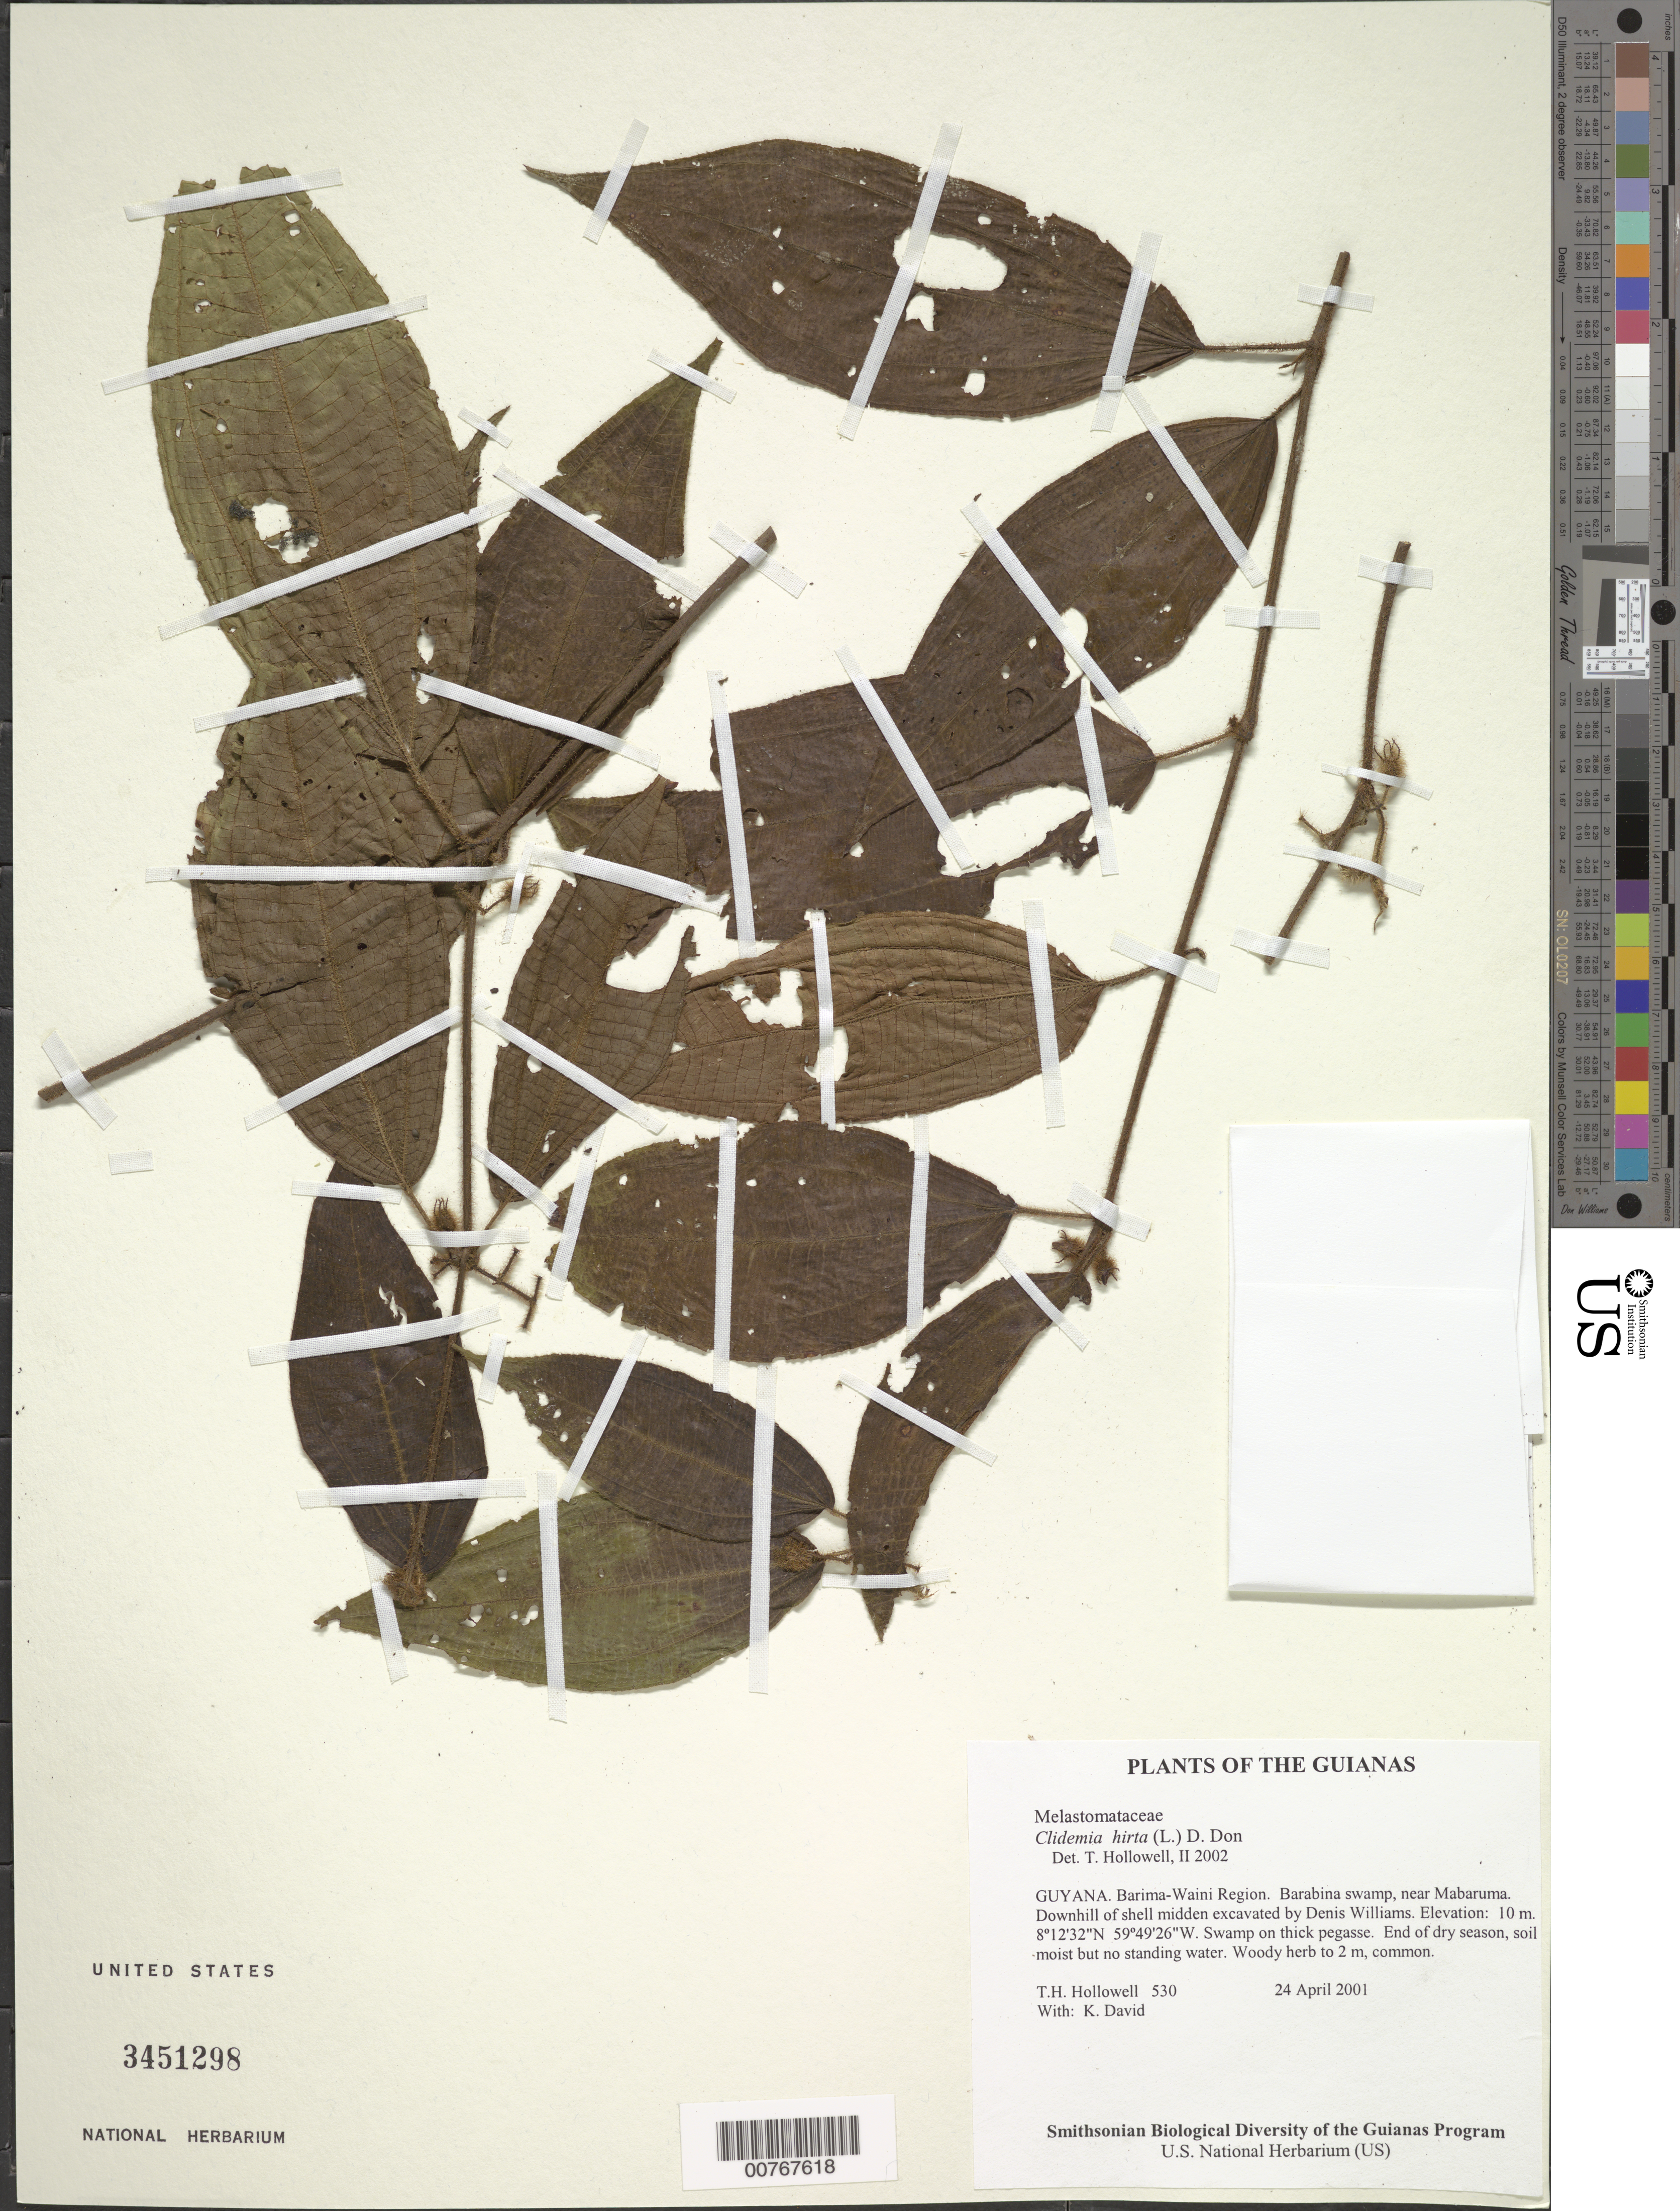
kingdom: Plantae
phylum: Tracheophyta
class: Magnoliopsida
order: Myrtales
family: Melastomataceae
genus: Clidemia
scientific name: Clidemia hirta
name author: (L.) D. Don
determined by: Hollowell, T. H., (BOT), Smithsonian Institution - National Museum of Natural History (UNITED STATES)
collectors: T. Hollowell & K. David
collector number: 530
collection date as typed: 24 April 2001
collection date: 2001-04-24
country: Guyana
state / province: Barima-Waini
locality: Barabina swamp, near Mabaruma. Downhill of shell midden excavated by Denis Williams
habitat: Swamp on thick pegasse. End of dry season, soil moist but no standing water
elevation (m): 10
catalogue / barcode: US 3451298